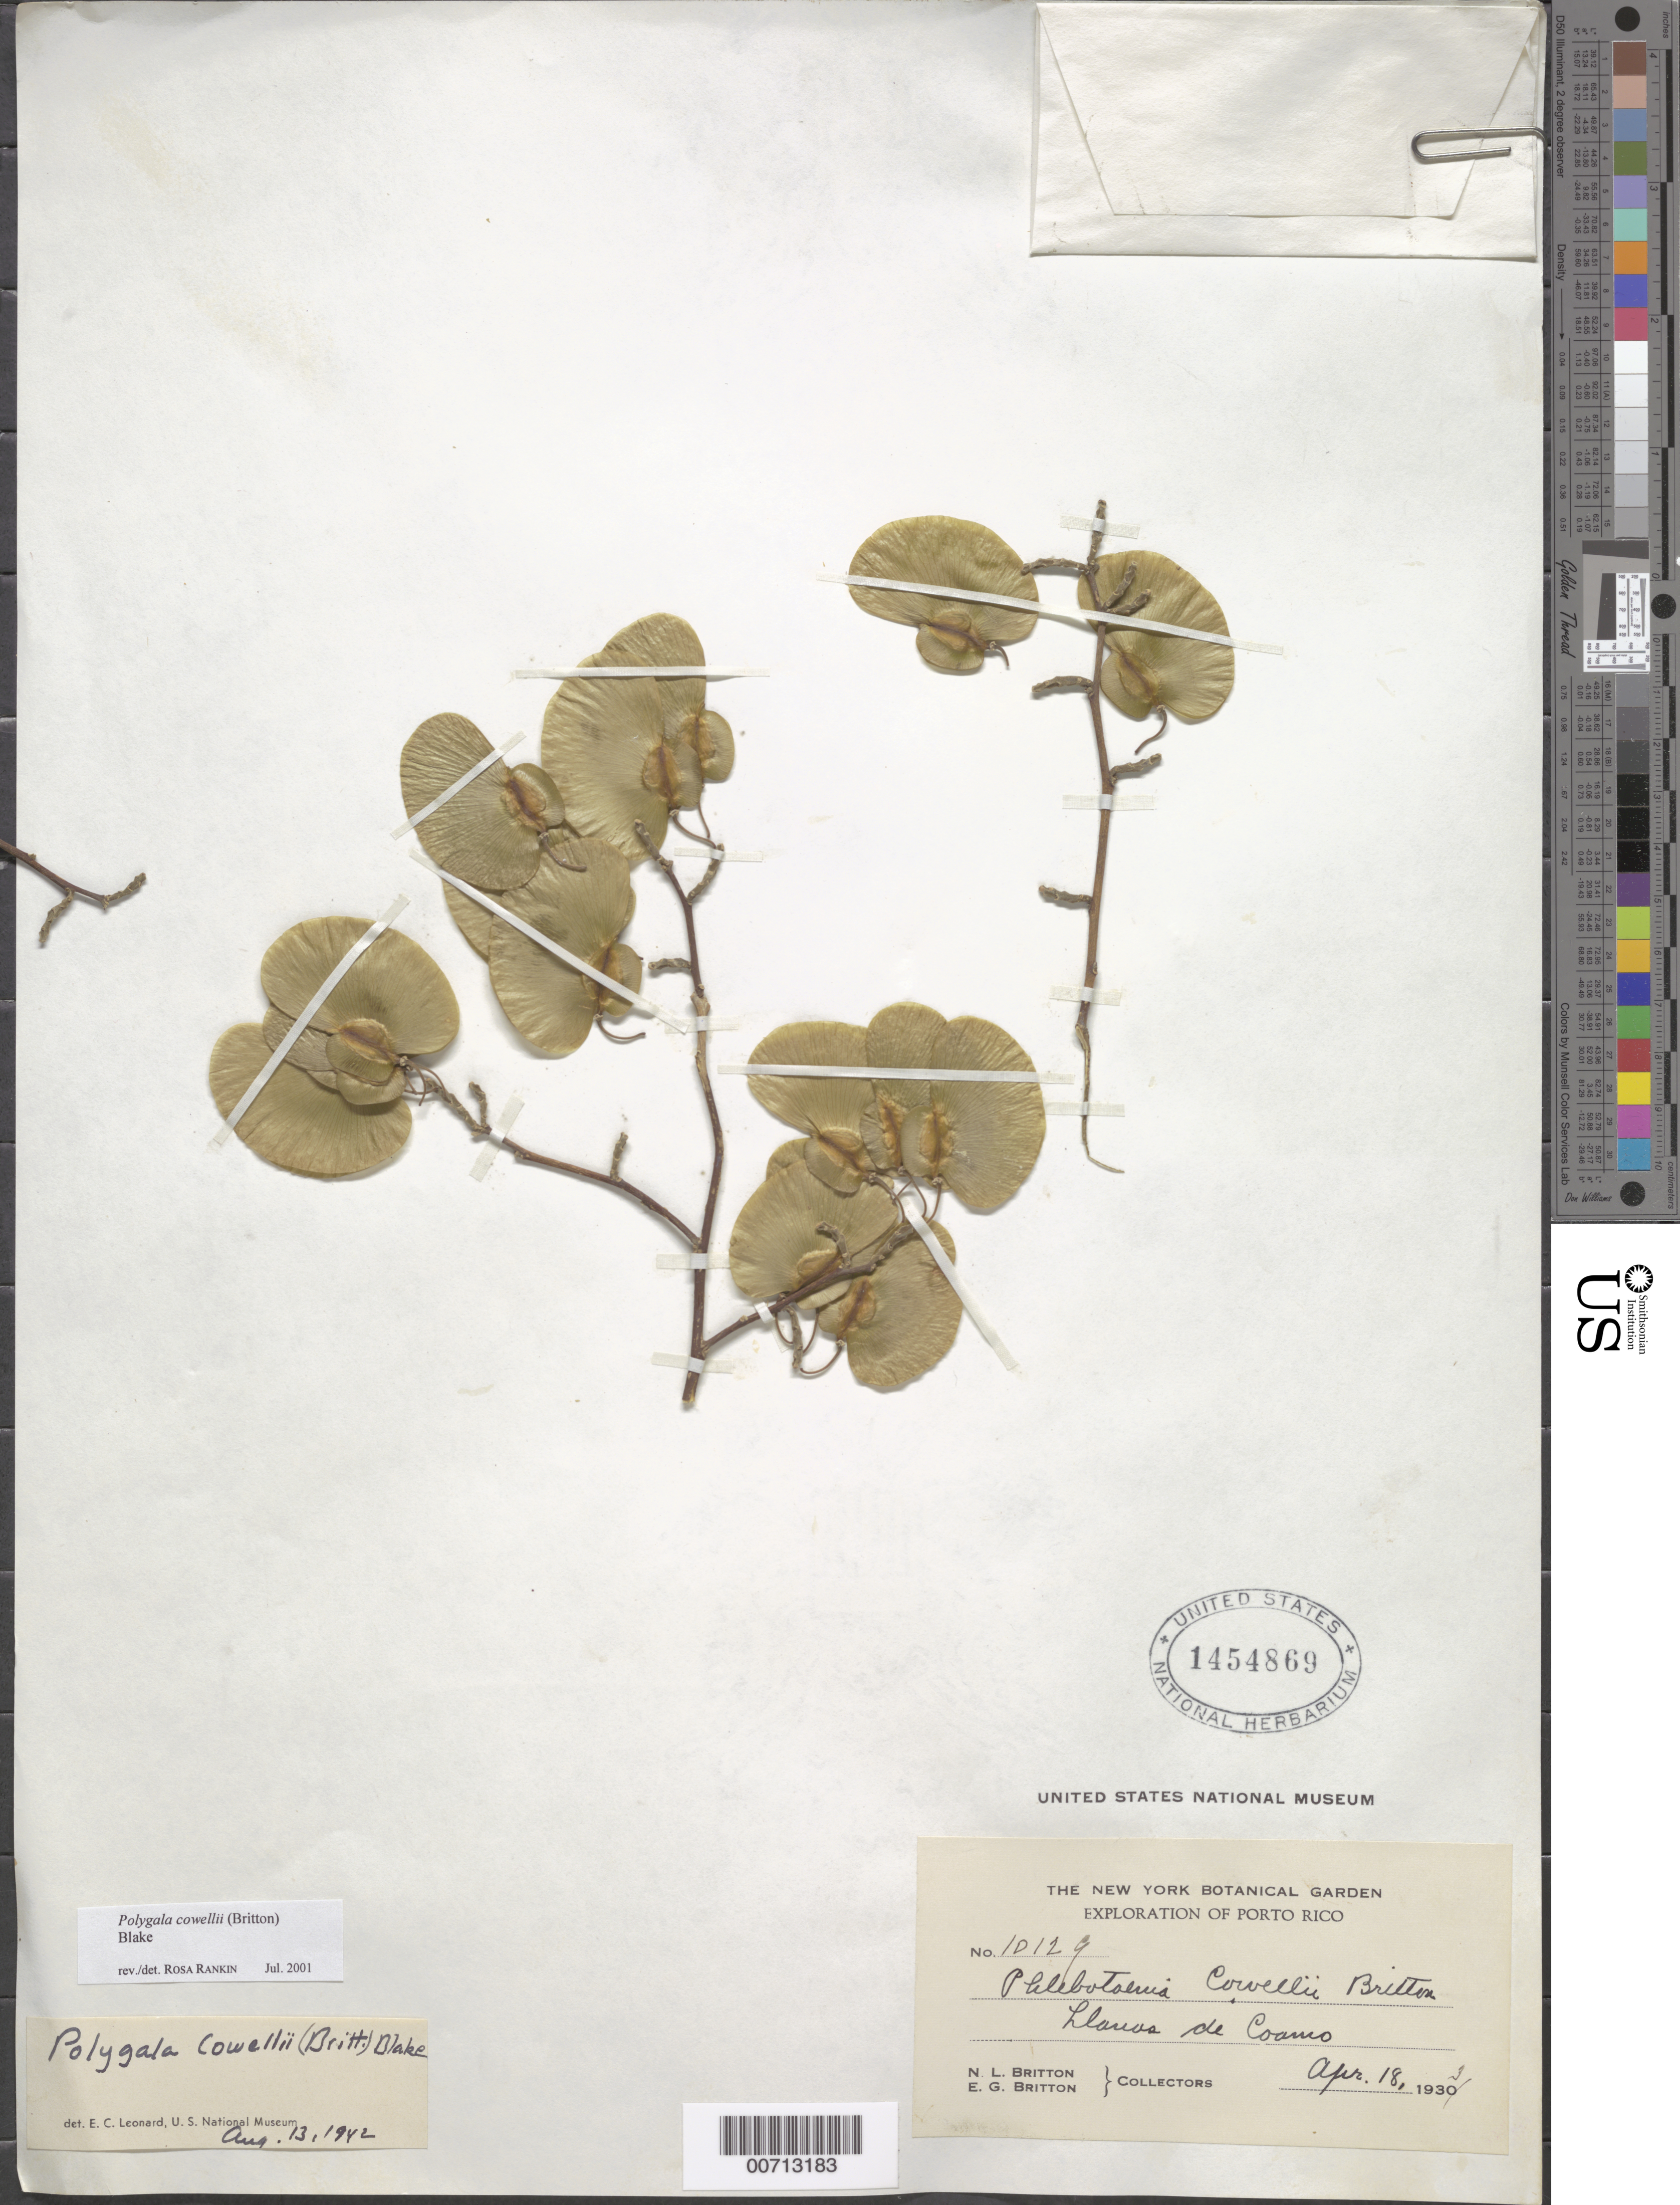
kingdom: Plantae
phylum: Tracheophyta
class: Magnoliopsida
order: Fabales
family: Polygalaceae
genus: Phlebotaenia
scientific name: Phlebotaenia cowellii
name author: Britton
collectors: N. Britton & E. G. Britton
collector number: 10129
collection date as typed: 18 Apr 1933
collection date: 1933-04-18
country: Puerto Rico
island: Greater Antilles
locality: Llanos de Coamo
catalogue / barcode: US 1454869